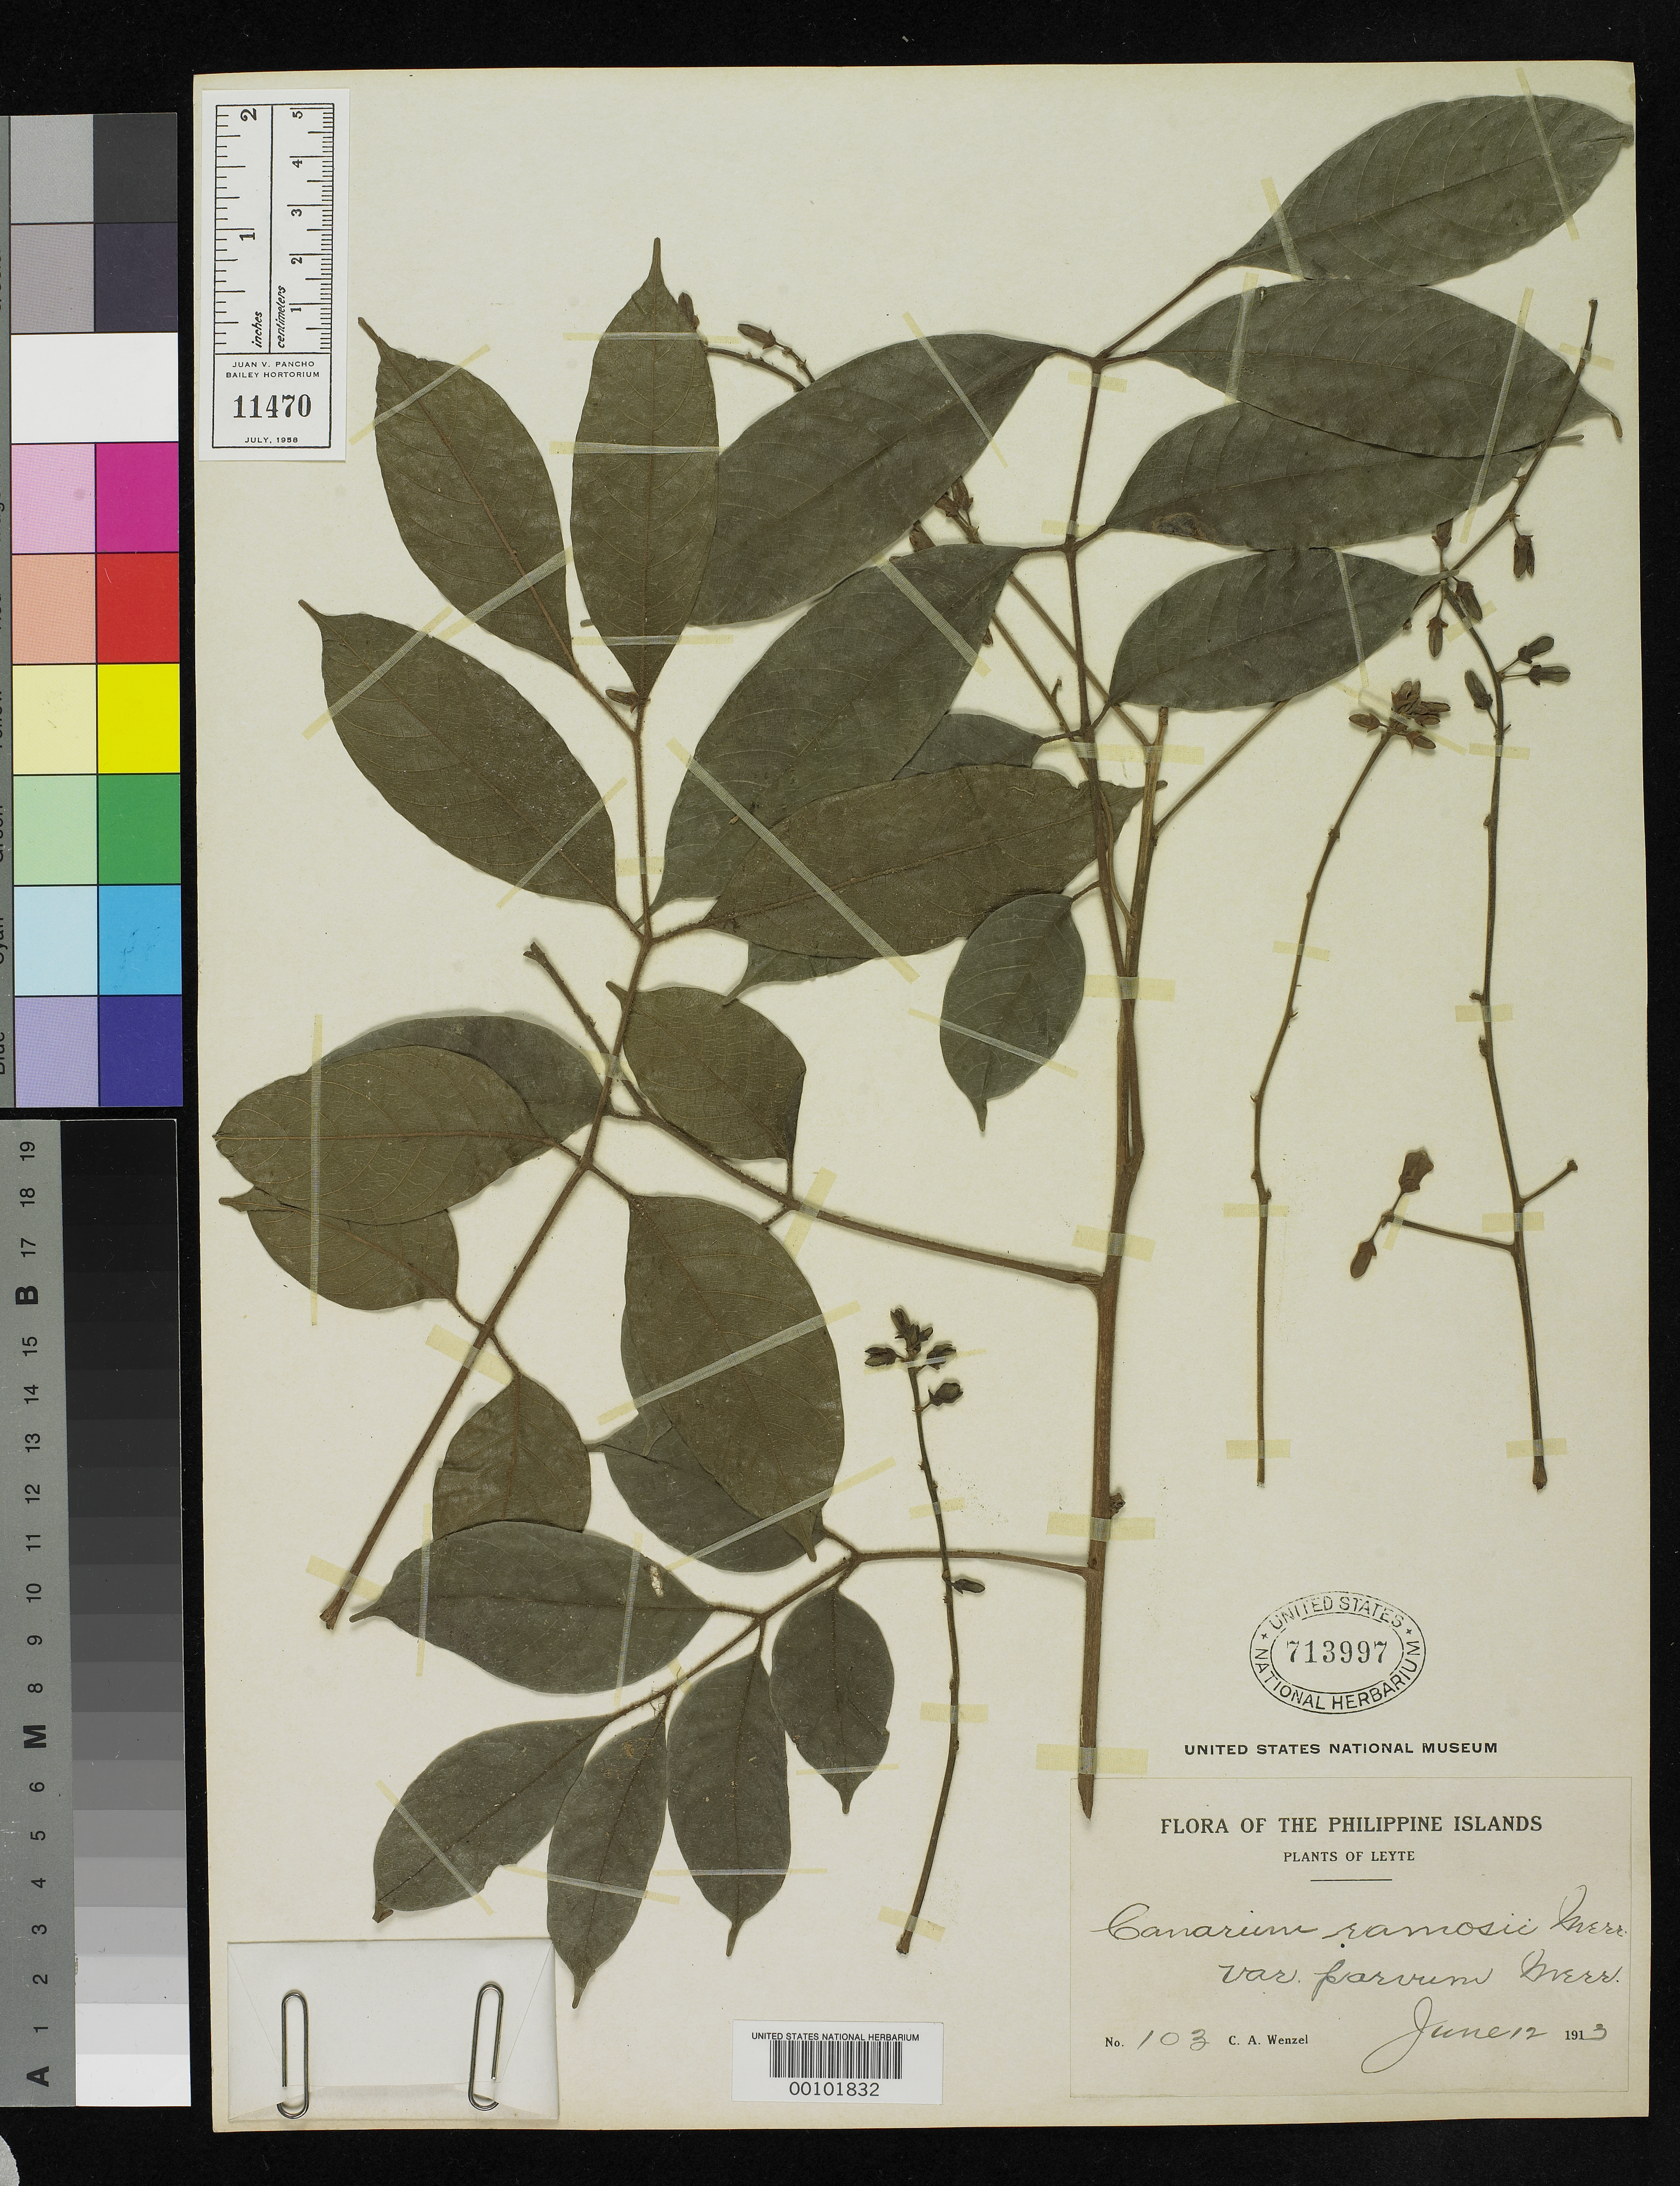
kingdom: Plantae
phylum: Tracheophyta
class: Magnoliopsida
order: Sapindales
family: Burseraceae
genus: Canarium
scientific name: Canarium ramosii var. parvum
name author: Merr.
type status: Isotype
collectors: C. Wenzel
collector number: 103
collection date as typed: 12 Jun 1913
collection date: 1913-06-12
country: Philippines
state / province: Eastern Visayas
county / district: Leyte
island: Leyte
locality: Dagami.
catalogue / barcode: US 713997